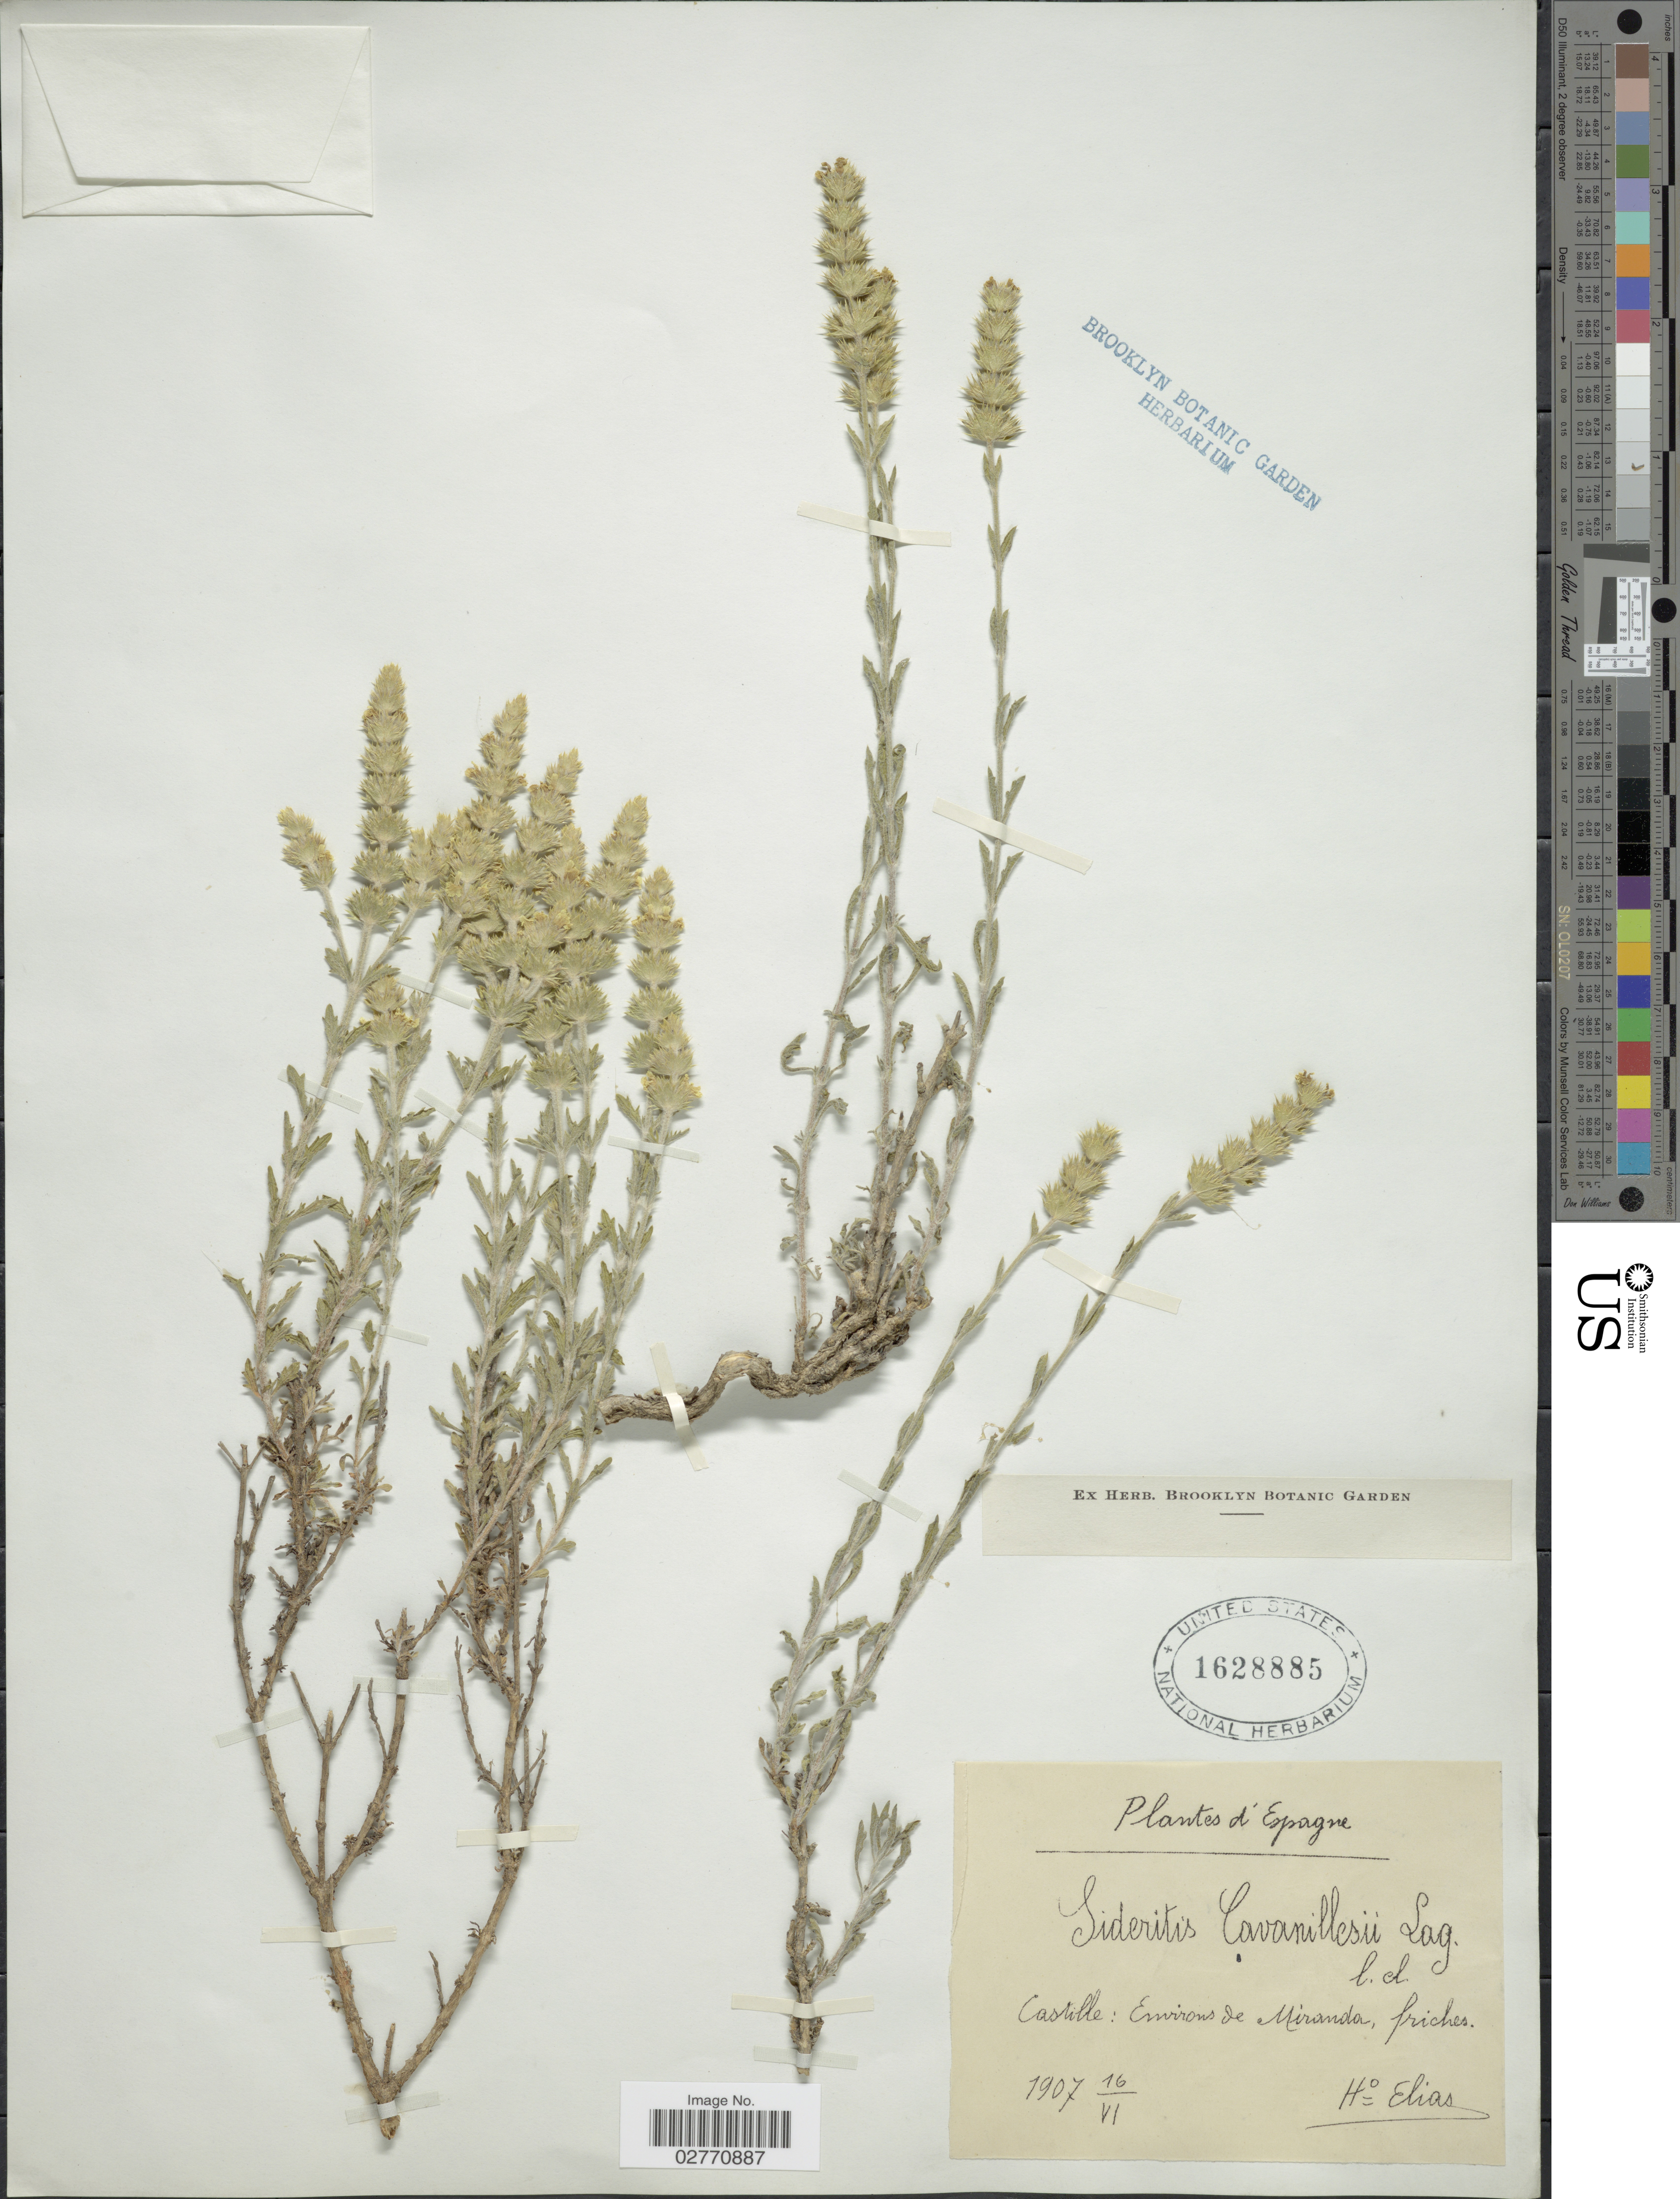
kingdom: Plantae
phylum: Tracheophyta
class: Magnoliopsida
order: Lamiales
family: Lamiaceae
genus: Sideritis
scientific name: Sideritis cavanillesii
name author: Lag.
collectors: H. Elias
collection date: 1907-06-16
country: Spain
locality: Castille: Environs de Miranda, friches.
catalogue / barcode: US 1628885